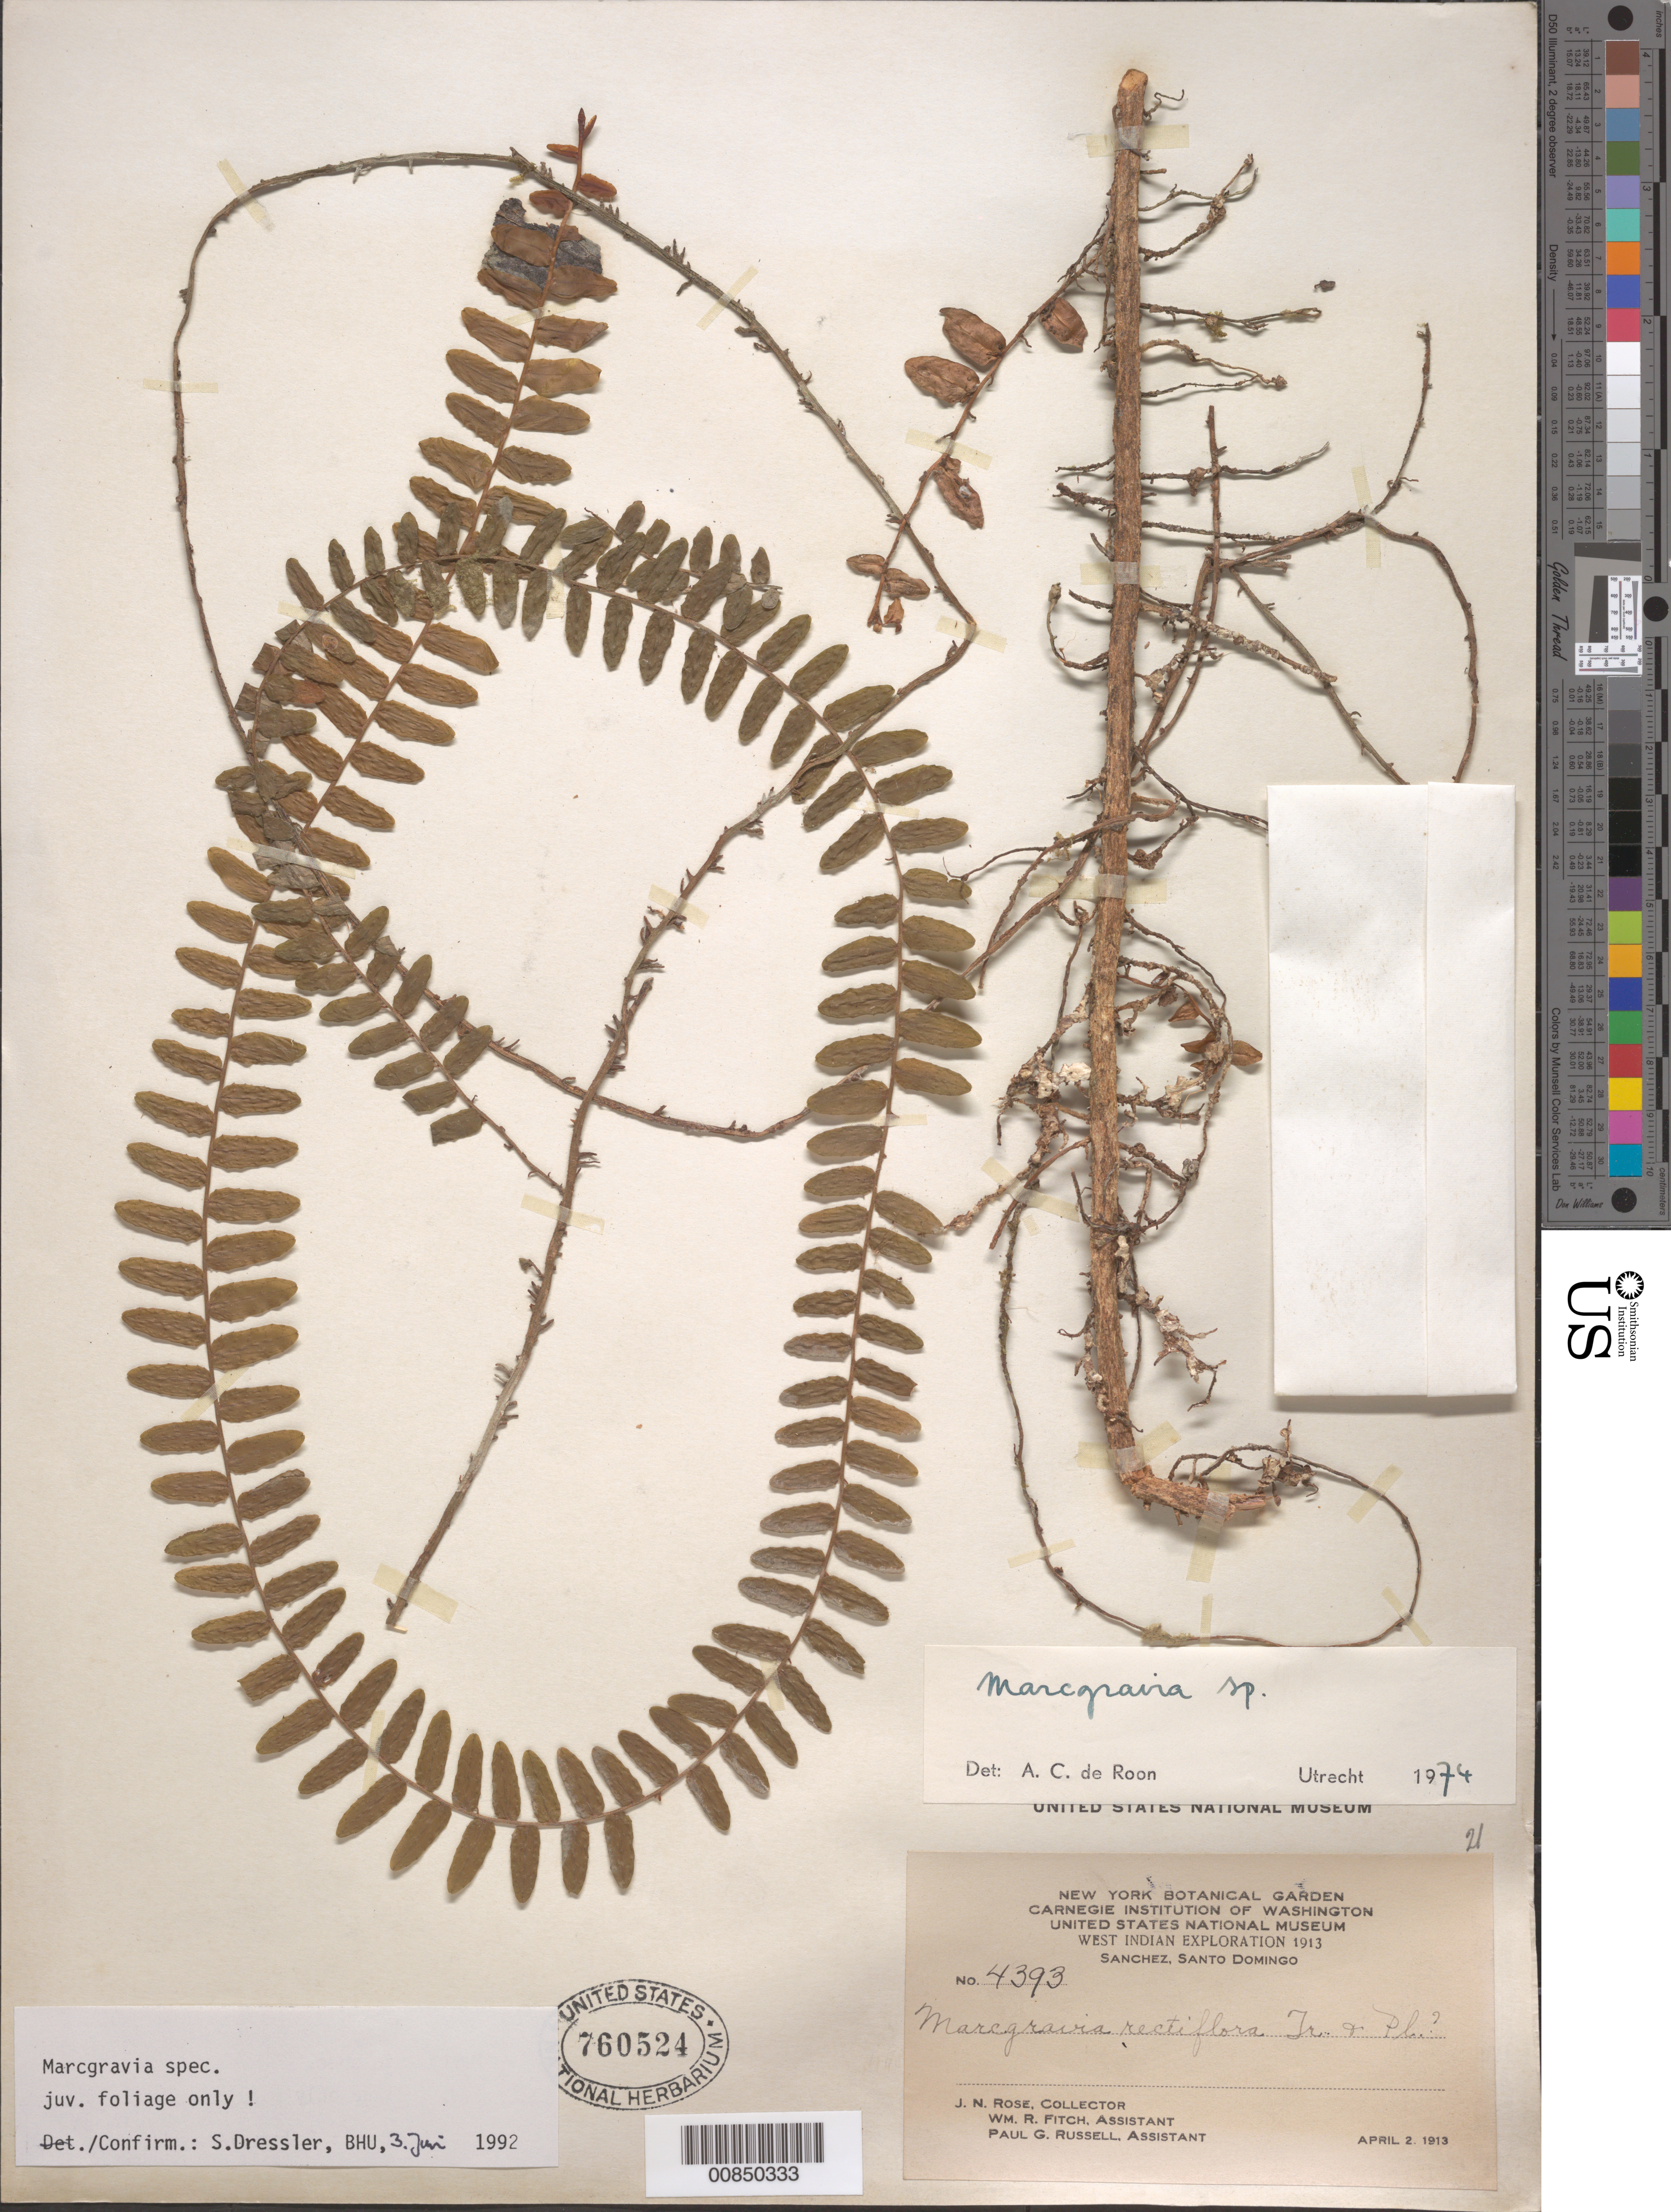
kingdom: Plantae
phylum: Tracheophyta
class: Magnoliopsida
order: Ericales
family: Marcgraviaceae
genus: Marcgravia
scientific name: Marcgravia sp.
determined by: Dressler, S., (FR), Forschungsinstitut Und Naturmuseum Senckenberg (GERMANY)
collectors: J. N. Rose, W. R. Fitch & P. G. Russell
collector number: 4393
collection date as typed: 02 Apr 1913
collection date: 1913-04-02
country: Dominican Republic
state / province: Sanchez Ramirez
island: Hispaniola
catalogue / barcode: US 760524